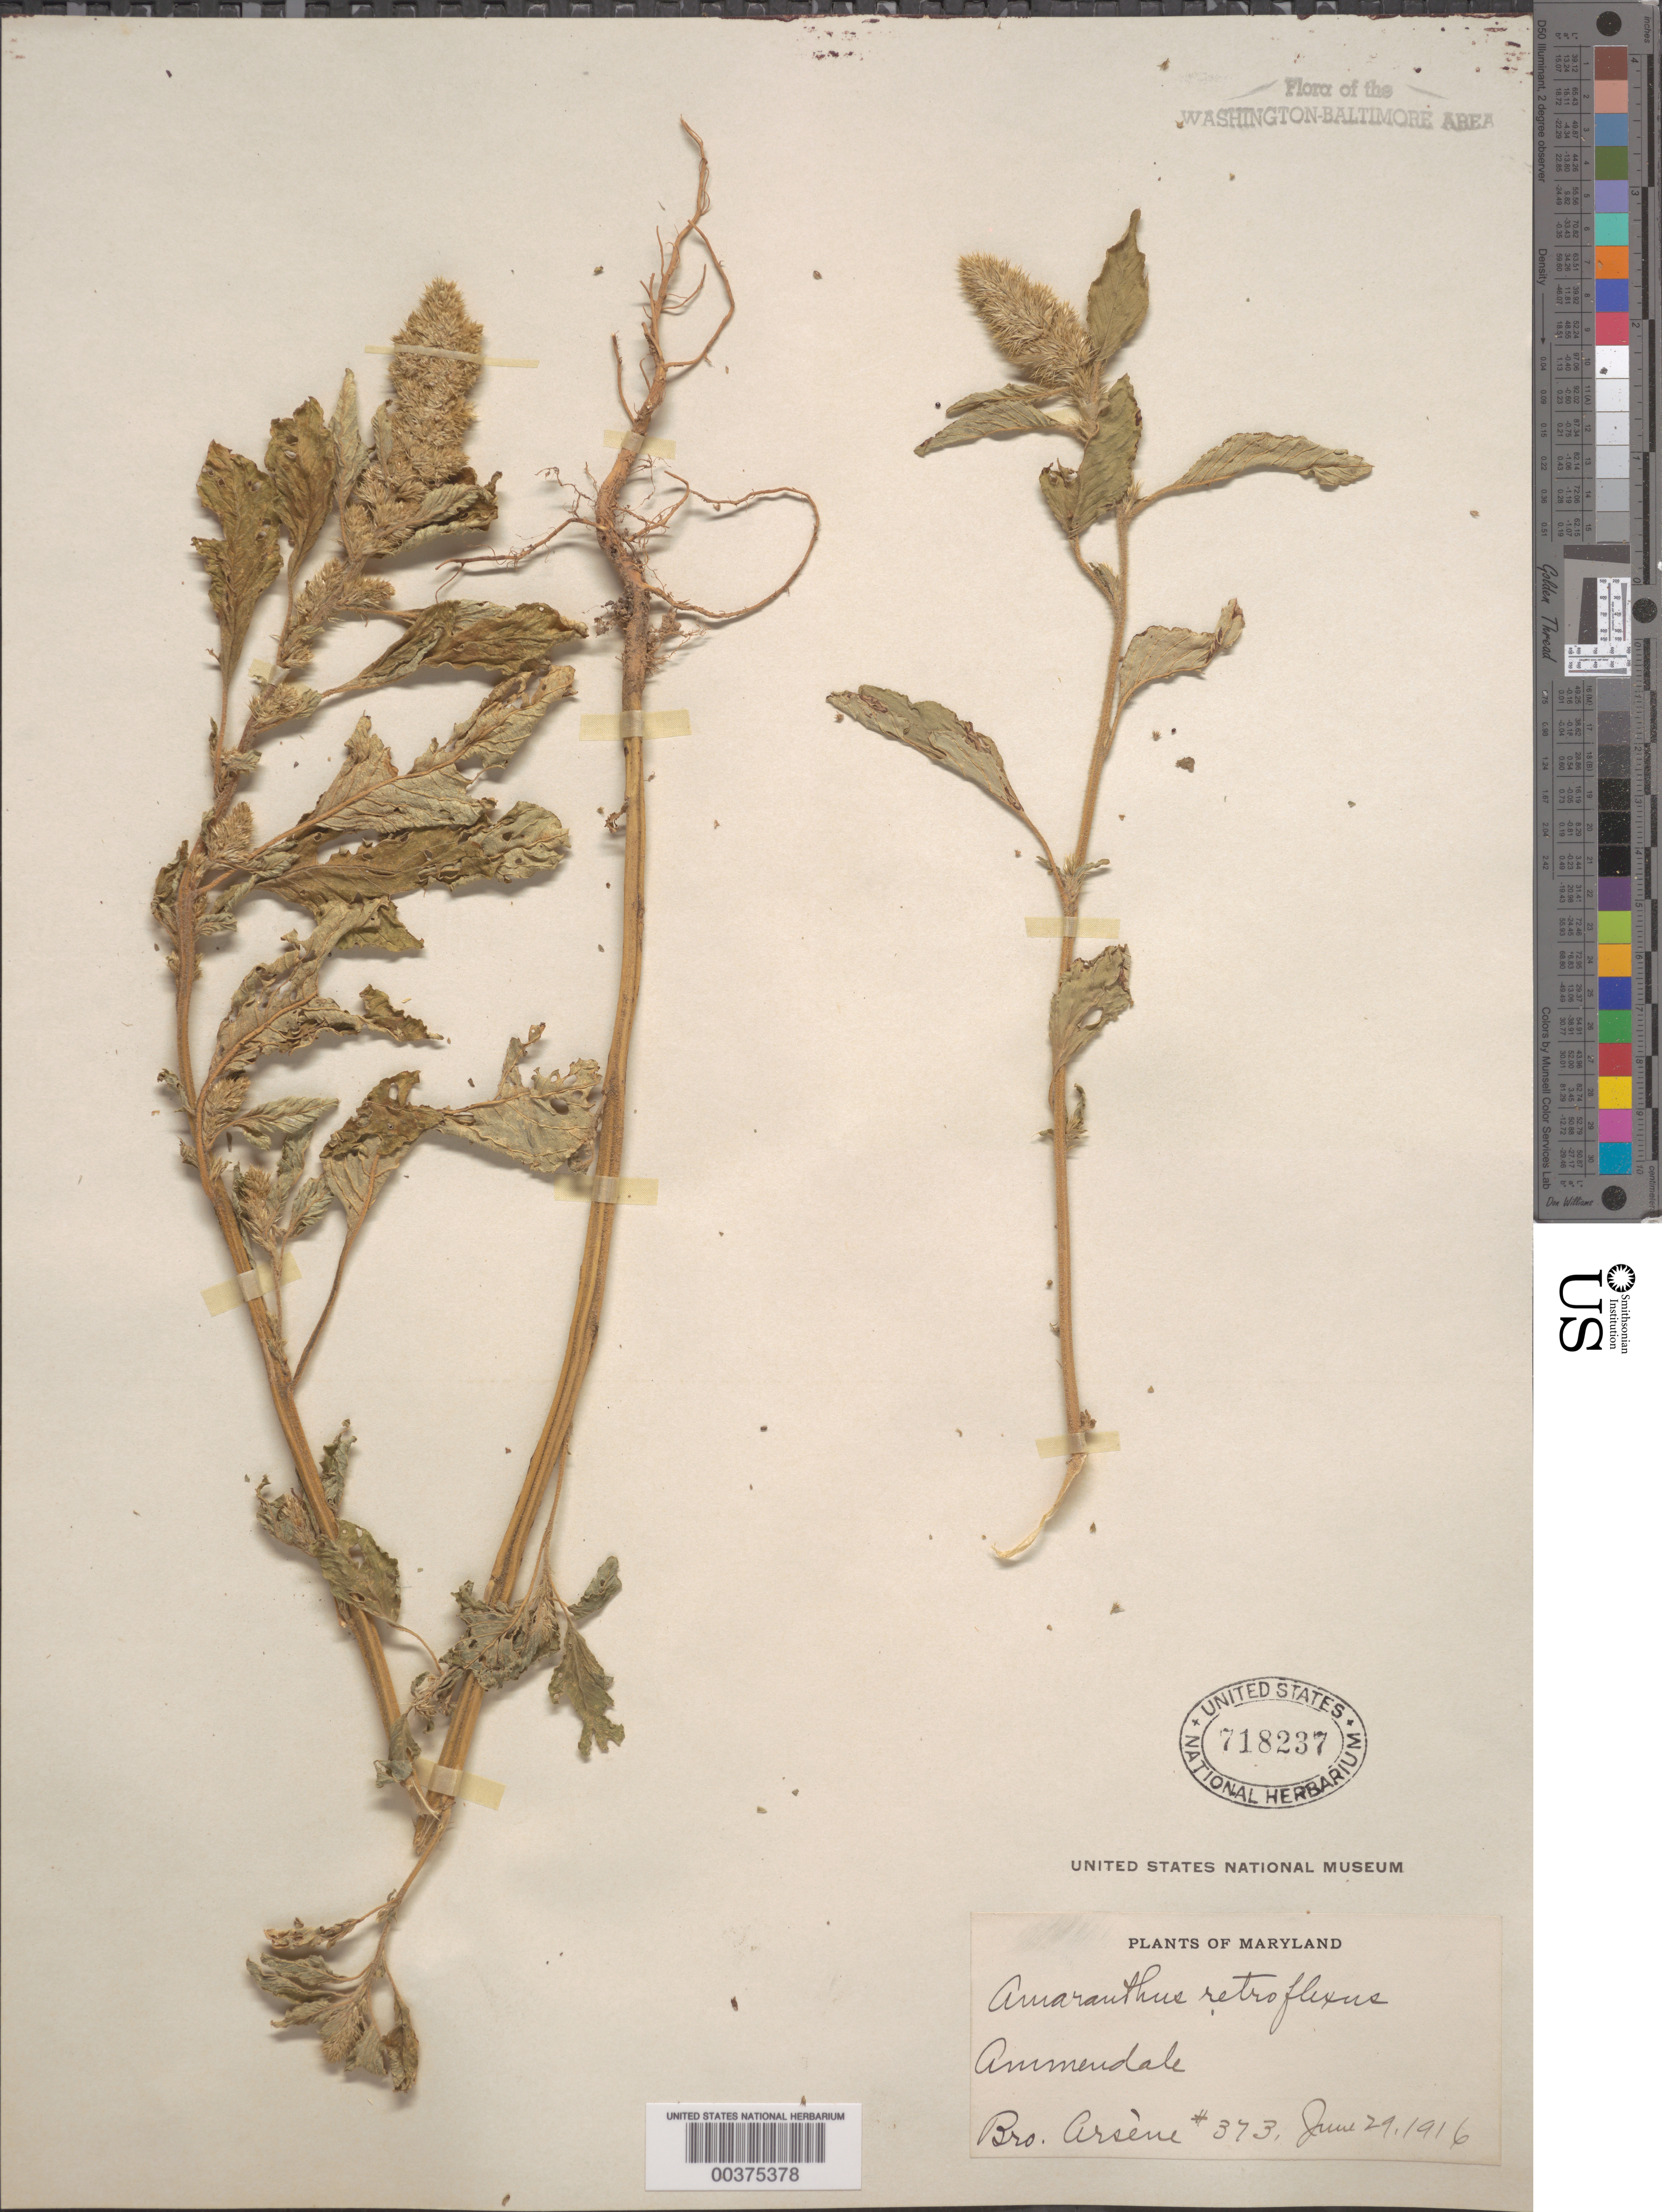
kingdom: Plantae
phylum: Tracheophyta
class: Magnoliopsida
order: Caryophyllales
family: Amaranthaceae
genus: Amaranthus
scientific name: Amaranthus retroflexus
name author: L.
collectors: Bro. G. Arsène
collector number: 373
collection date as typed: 29 Jun 1916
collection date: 1916-06-29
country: United States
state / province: Maryland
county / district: Prince George's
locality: Ammendale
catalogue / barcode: US 718237